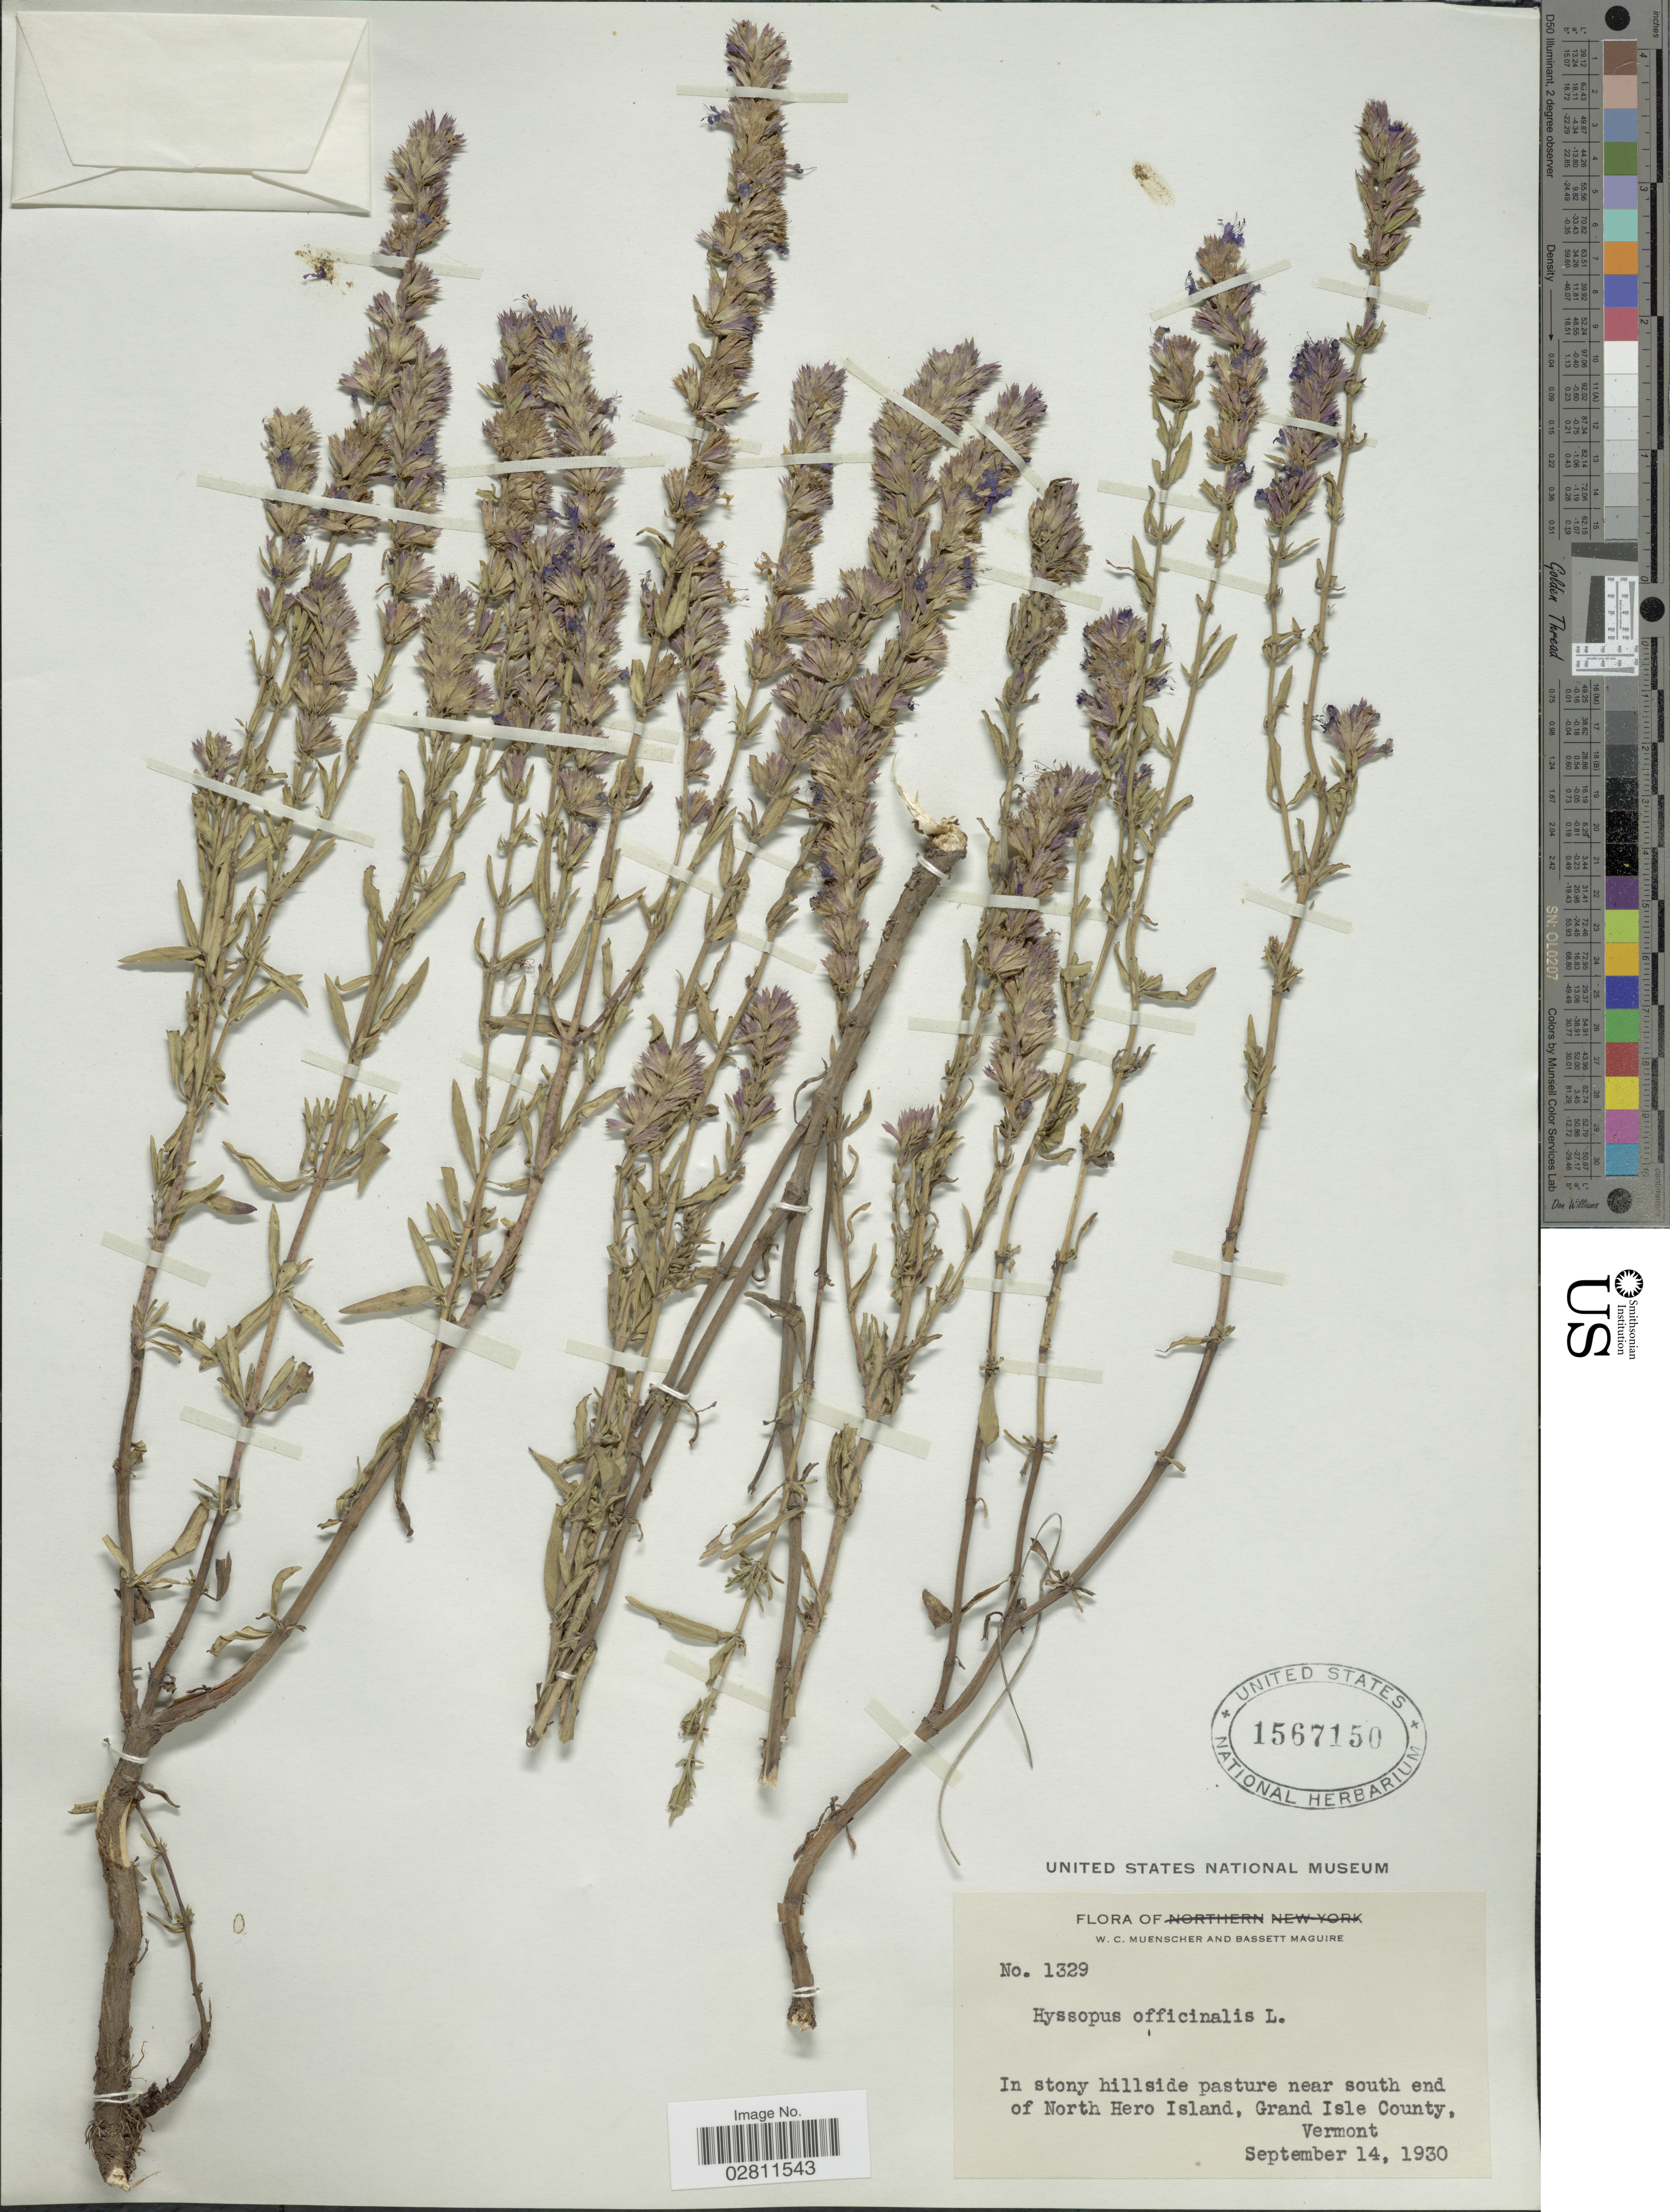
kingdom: Plantae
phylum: Tracheophyta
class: Magnoliopsida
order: Lamiales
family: Lamiaceae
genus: Hyssopus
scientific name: Hyssopus officinalis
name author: L.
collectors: W. Muenscher & B. Maguire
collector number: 1329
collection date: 1930-09-14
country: United States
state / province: Vermont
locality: In stony hillside pasture near south end of North Hero Island, Grand Isle County.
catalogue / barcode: US 1567150